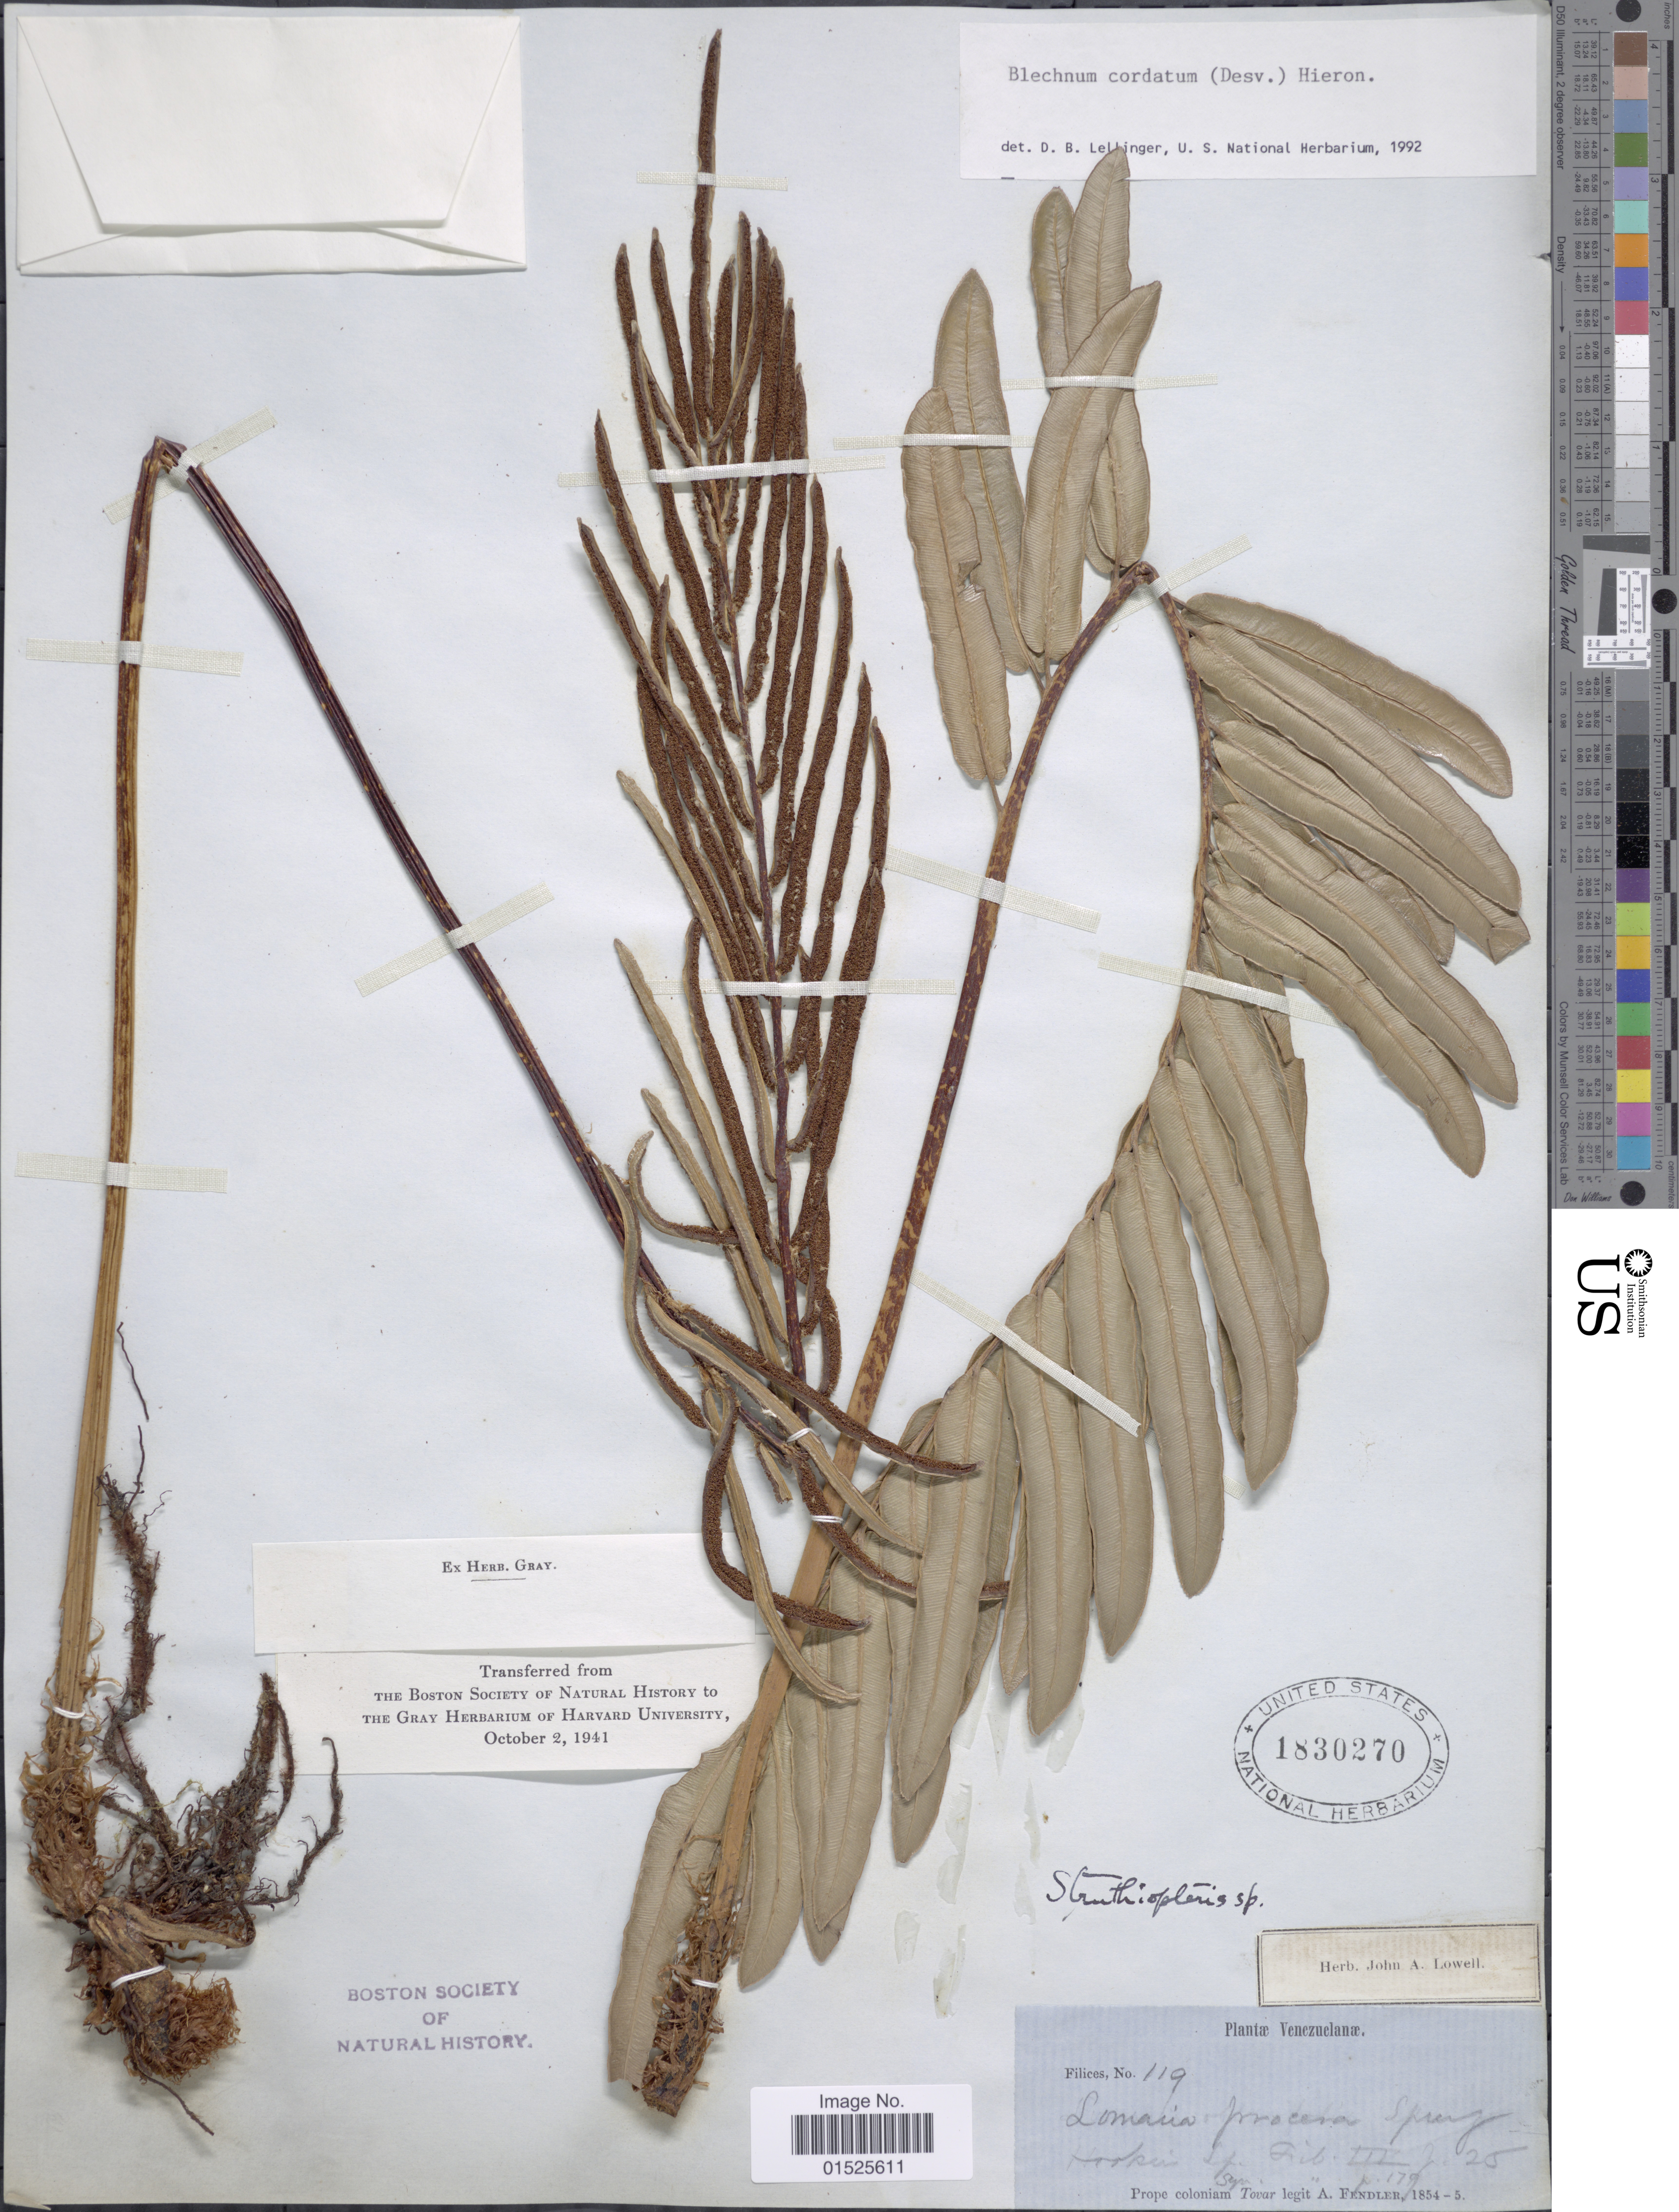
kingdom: Plantae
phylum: Tracheophyta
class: Polypodiopsida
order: Polypodiales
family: Blechnaceae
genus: Blechnum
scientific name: Blechnum cordatum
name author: (Desv.) Hieron.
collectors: A. Fendler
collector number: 119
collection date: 1854/1855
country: Venezuela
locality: Prope coloniam Tovar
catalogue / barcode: US 1830270